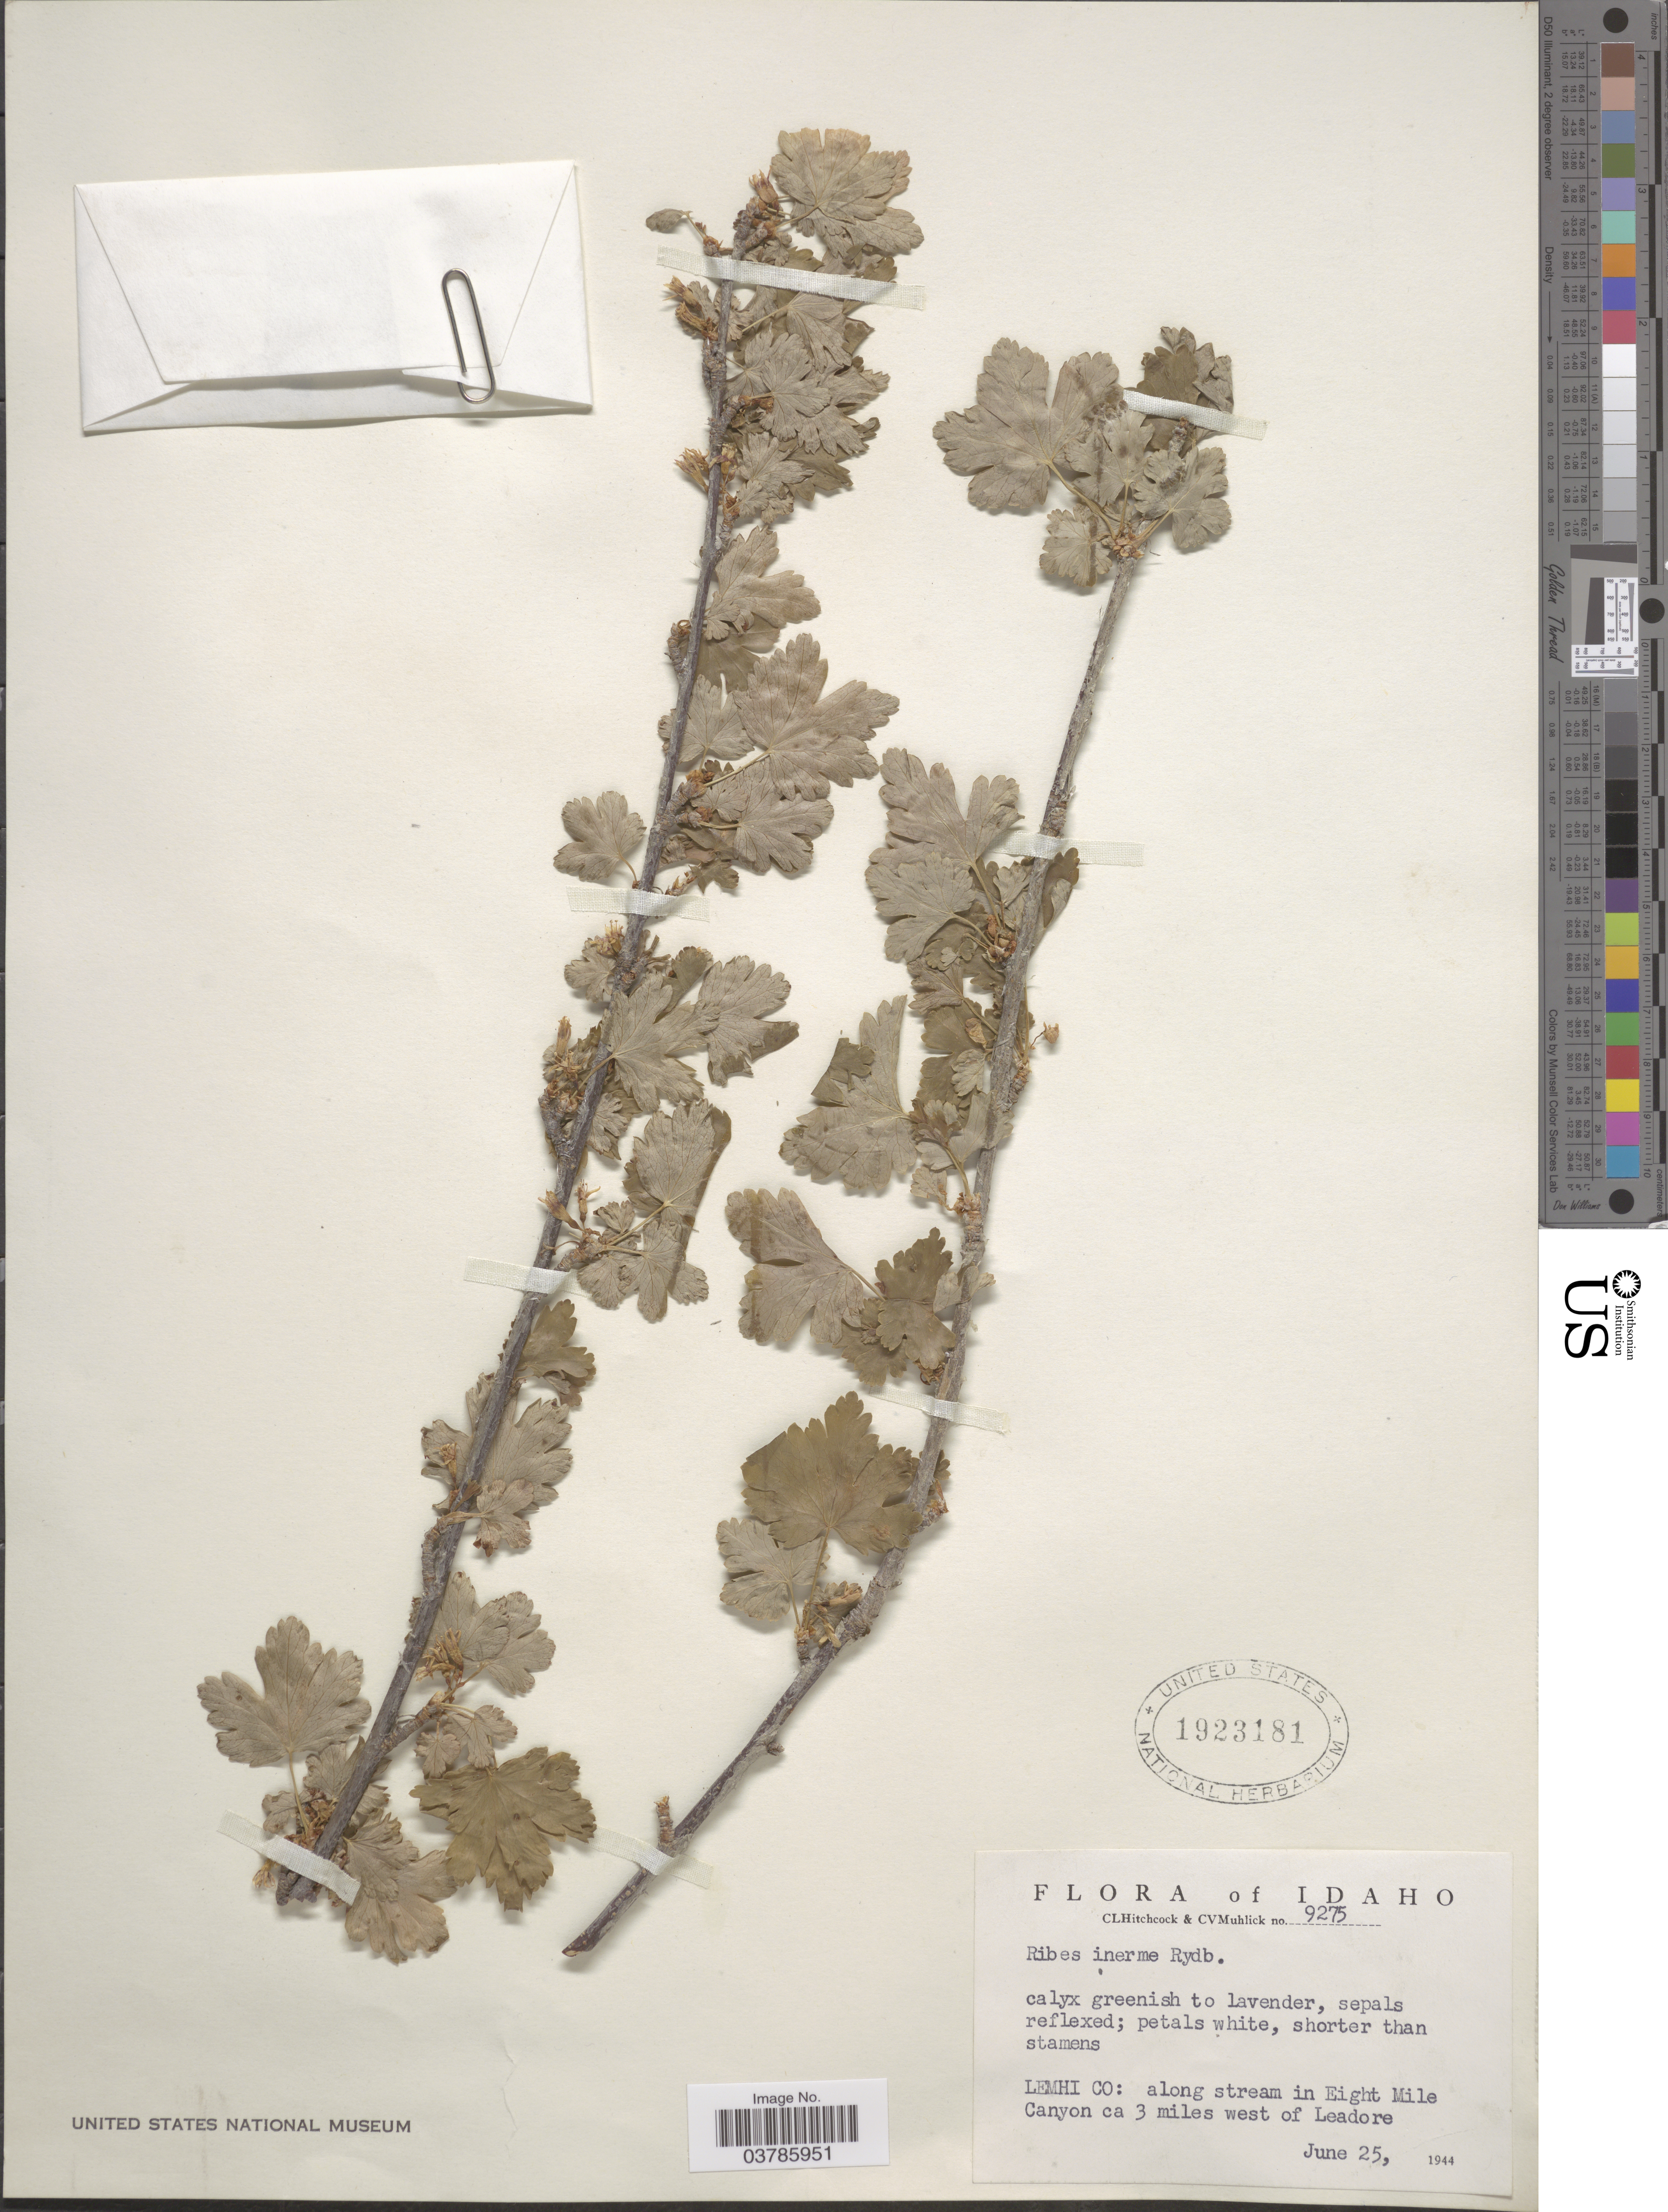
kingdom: Plantae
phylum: Tracheophyta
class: Magnoliopsida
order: Saxifragales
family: Grossulariaceae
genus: Ribes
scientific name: Ribes inerme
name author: Rydb.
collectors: C. L. Hitchcock & C. V. Muhlick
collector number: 9275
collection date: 1944-06-25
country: United States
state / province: Idaho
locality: Lemhi Co: along stream in Eight Mile Canyon ca 3 miles west of Leadore.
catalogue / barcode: US 1923181